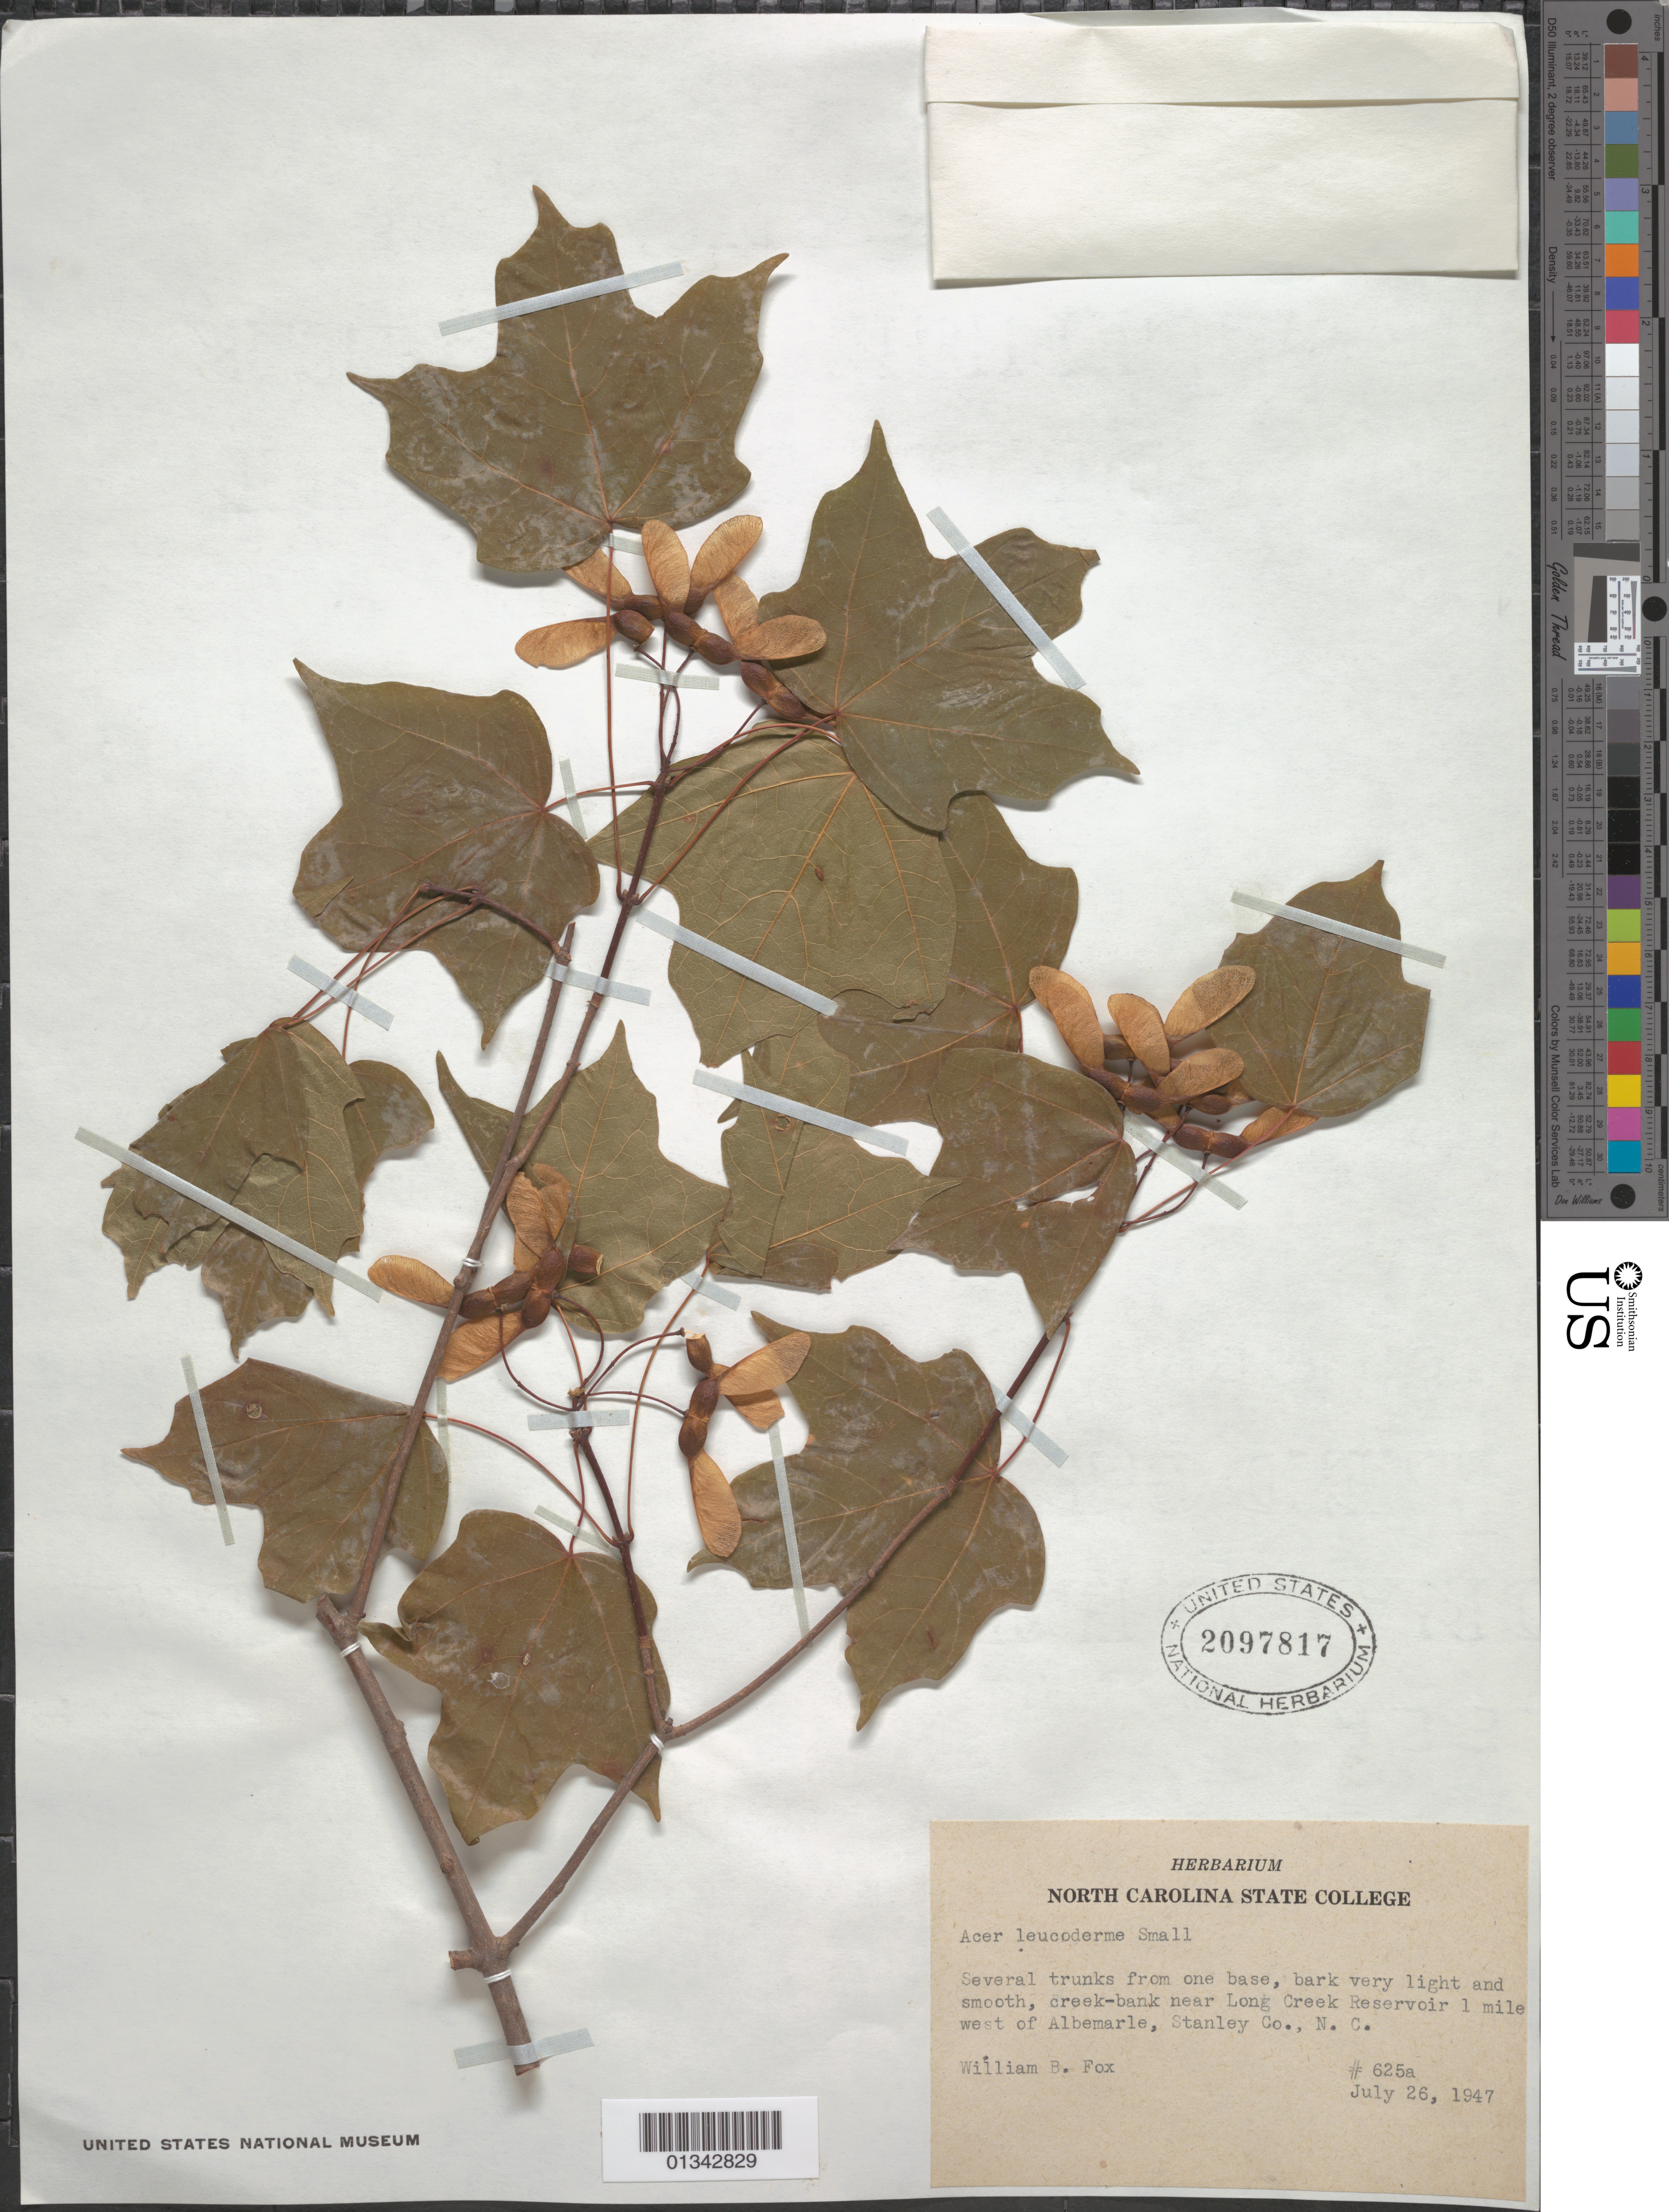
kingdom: Plantae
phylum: Tracheophyta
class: Magnoliopsida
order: Sapindales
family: Sapindaceae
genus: Acer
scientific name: Acer saccharum subsp. leucoderme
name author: (Small) Desmarais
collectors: W. B. Fox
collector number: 625 a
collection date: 1947-07-25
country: United States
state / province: North Carolina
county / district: Stanly County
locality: Stanly County, W of Long Creek reservoir, 1 mile W of Albemarle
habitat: Creek bank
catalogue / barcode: US 2097817